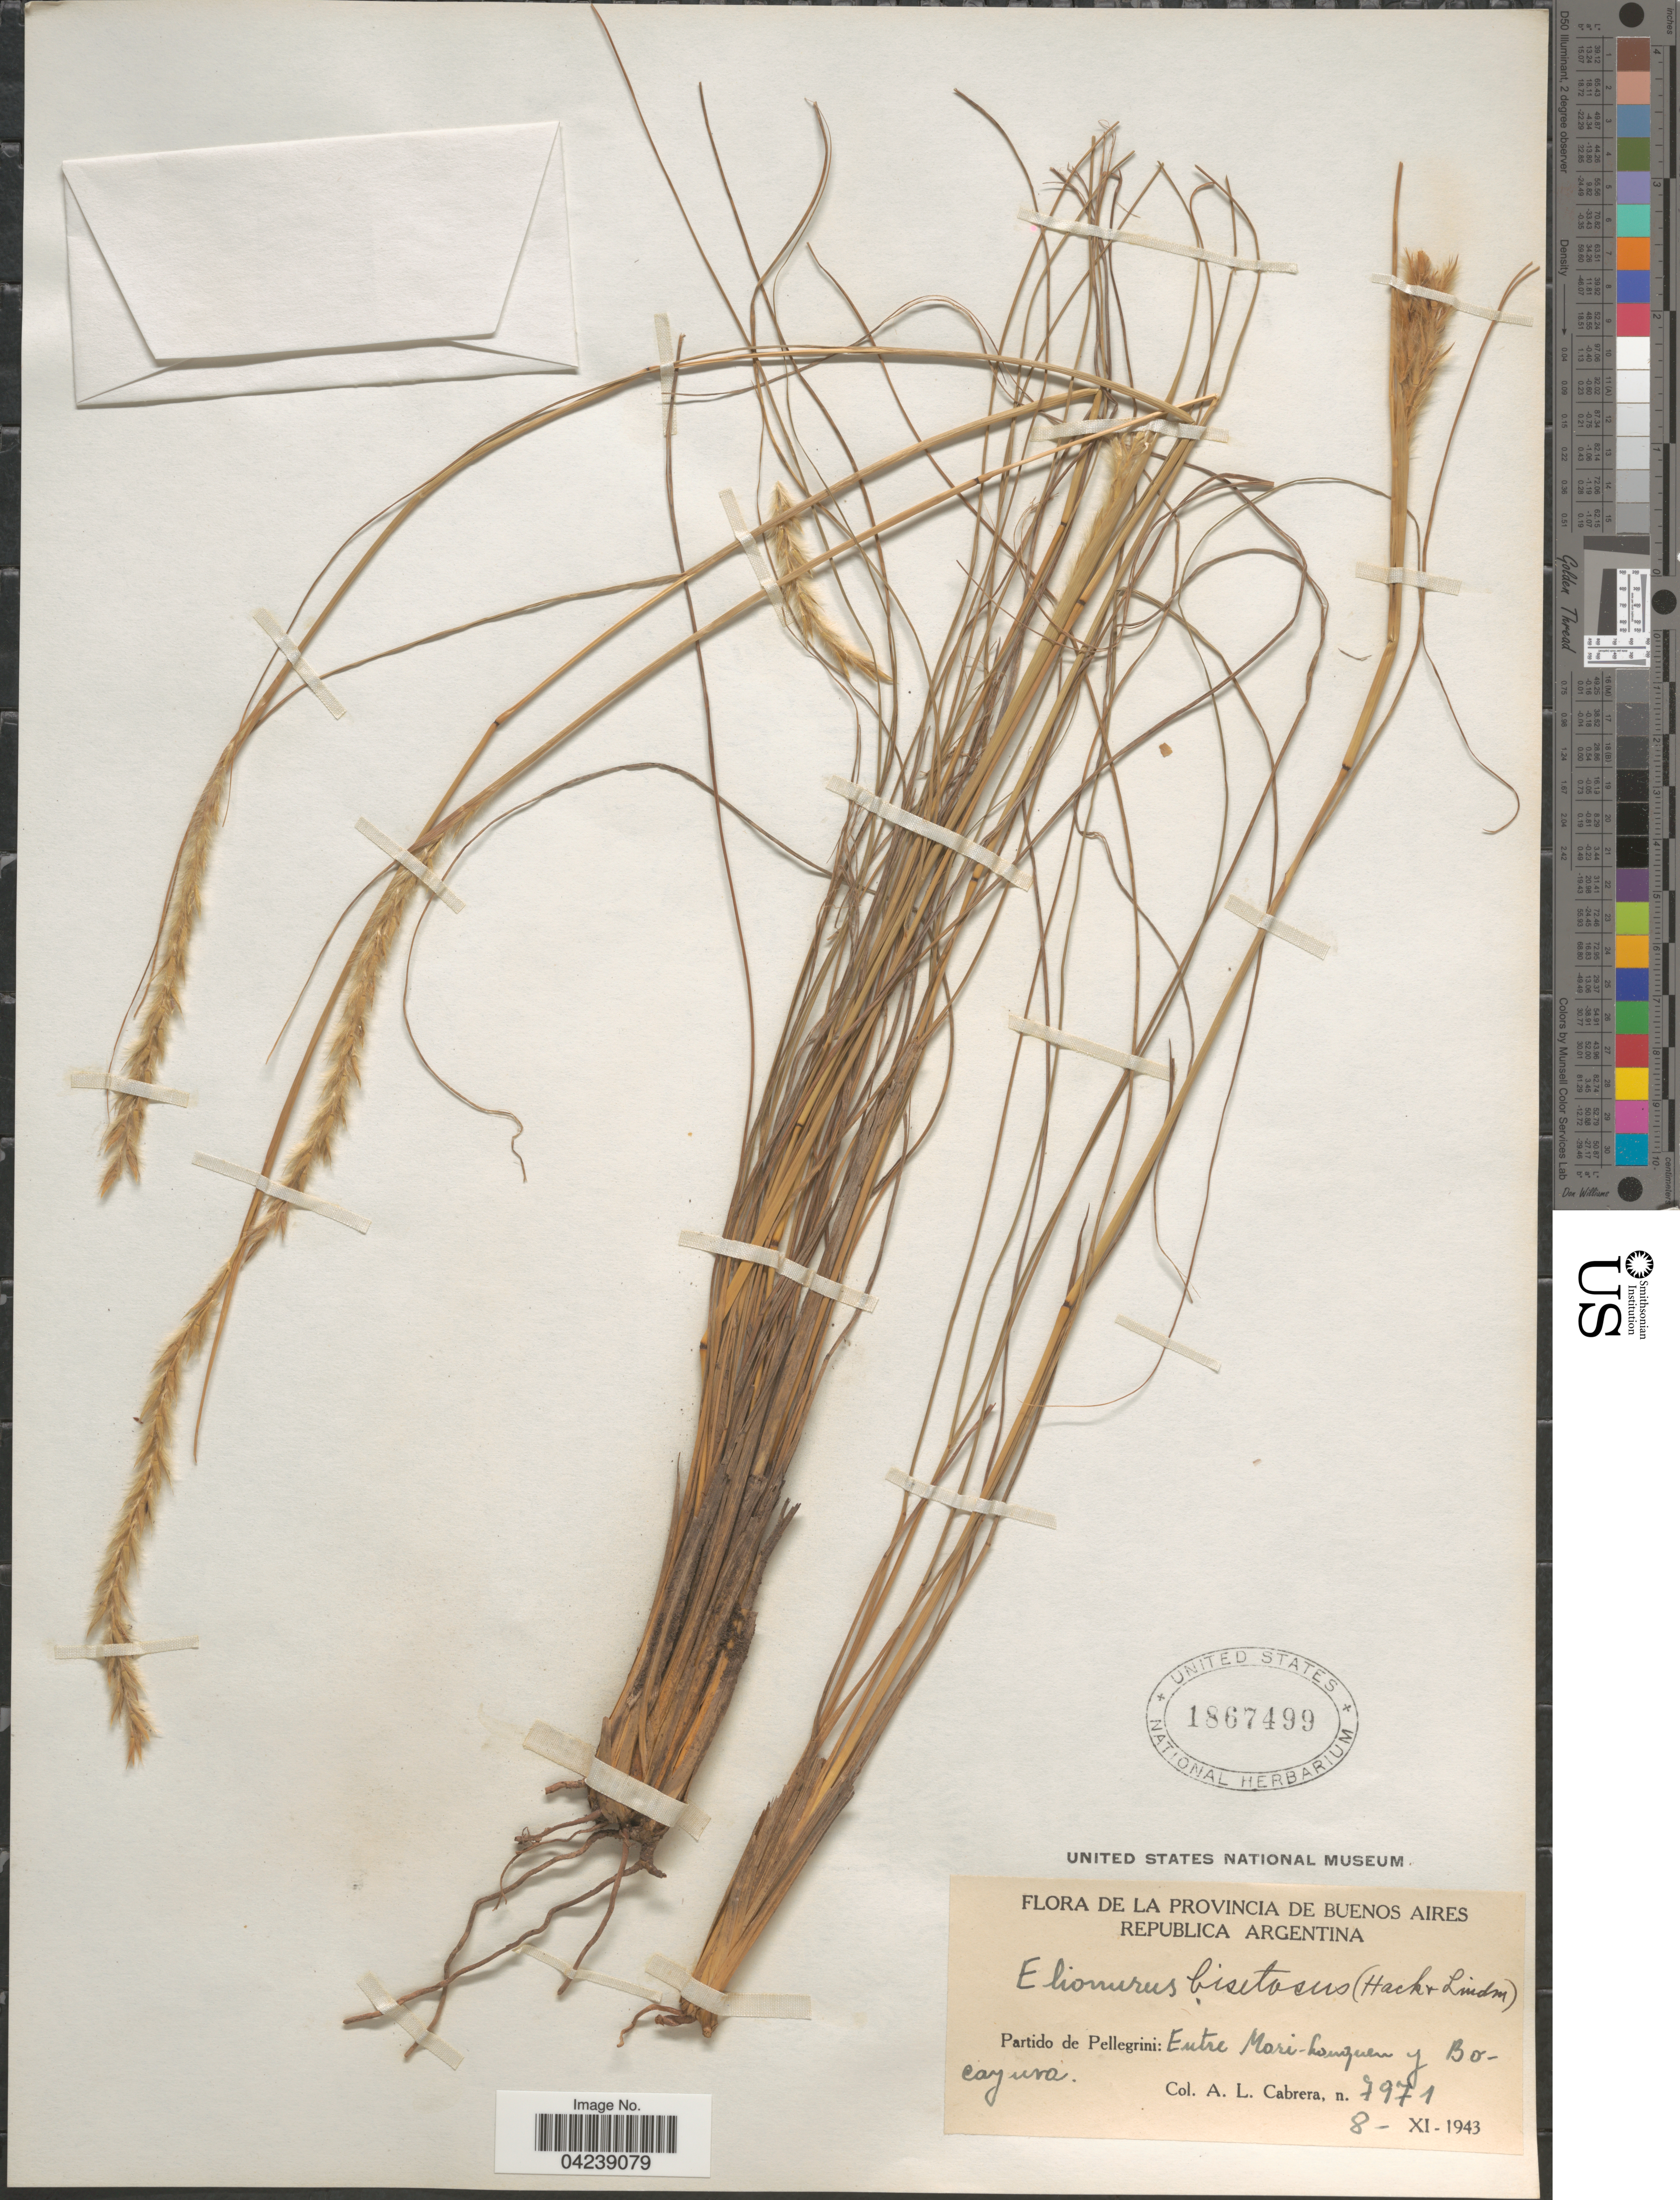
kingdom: Plantae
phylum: Tracheophyta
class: Liliopsida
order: Poales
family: Poaceae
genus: Elionurus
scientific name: Elionurus muticus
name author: (Spreng.) Kuntze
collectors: A. L. Cabrera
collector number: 7971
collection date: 1943-11-08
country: Argentina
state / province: Buenos Aires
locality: Republica Argentina. Partido de Pellegrini: Entre Mari Lauquen y Bocayuva.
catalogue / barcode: US 1867499